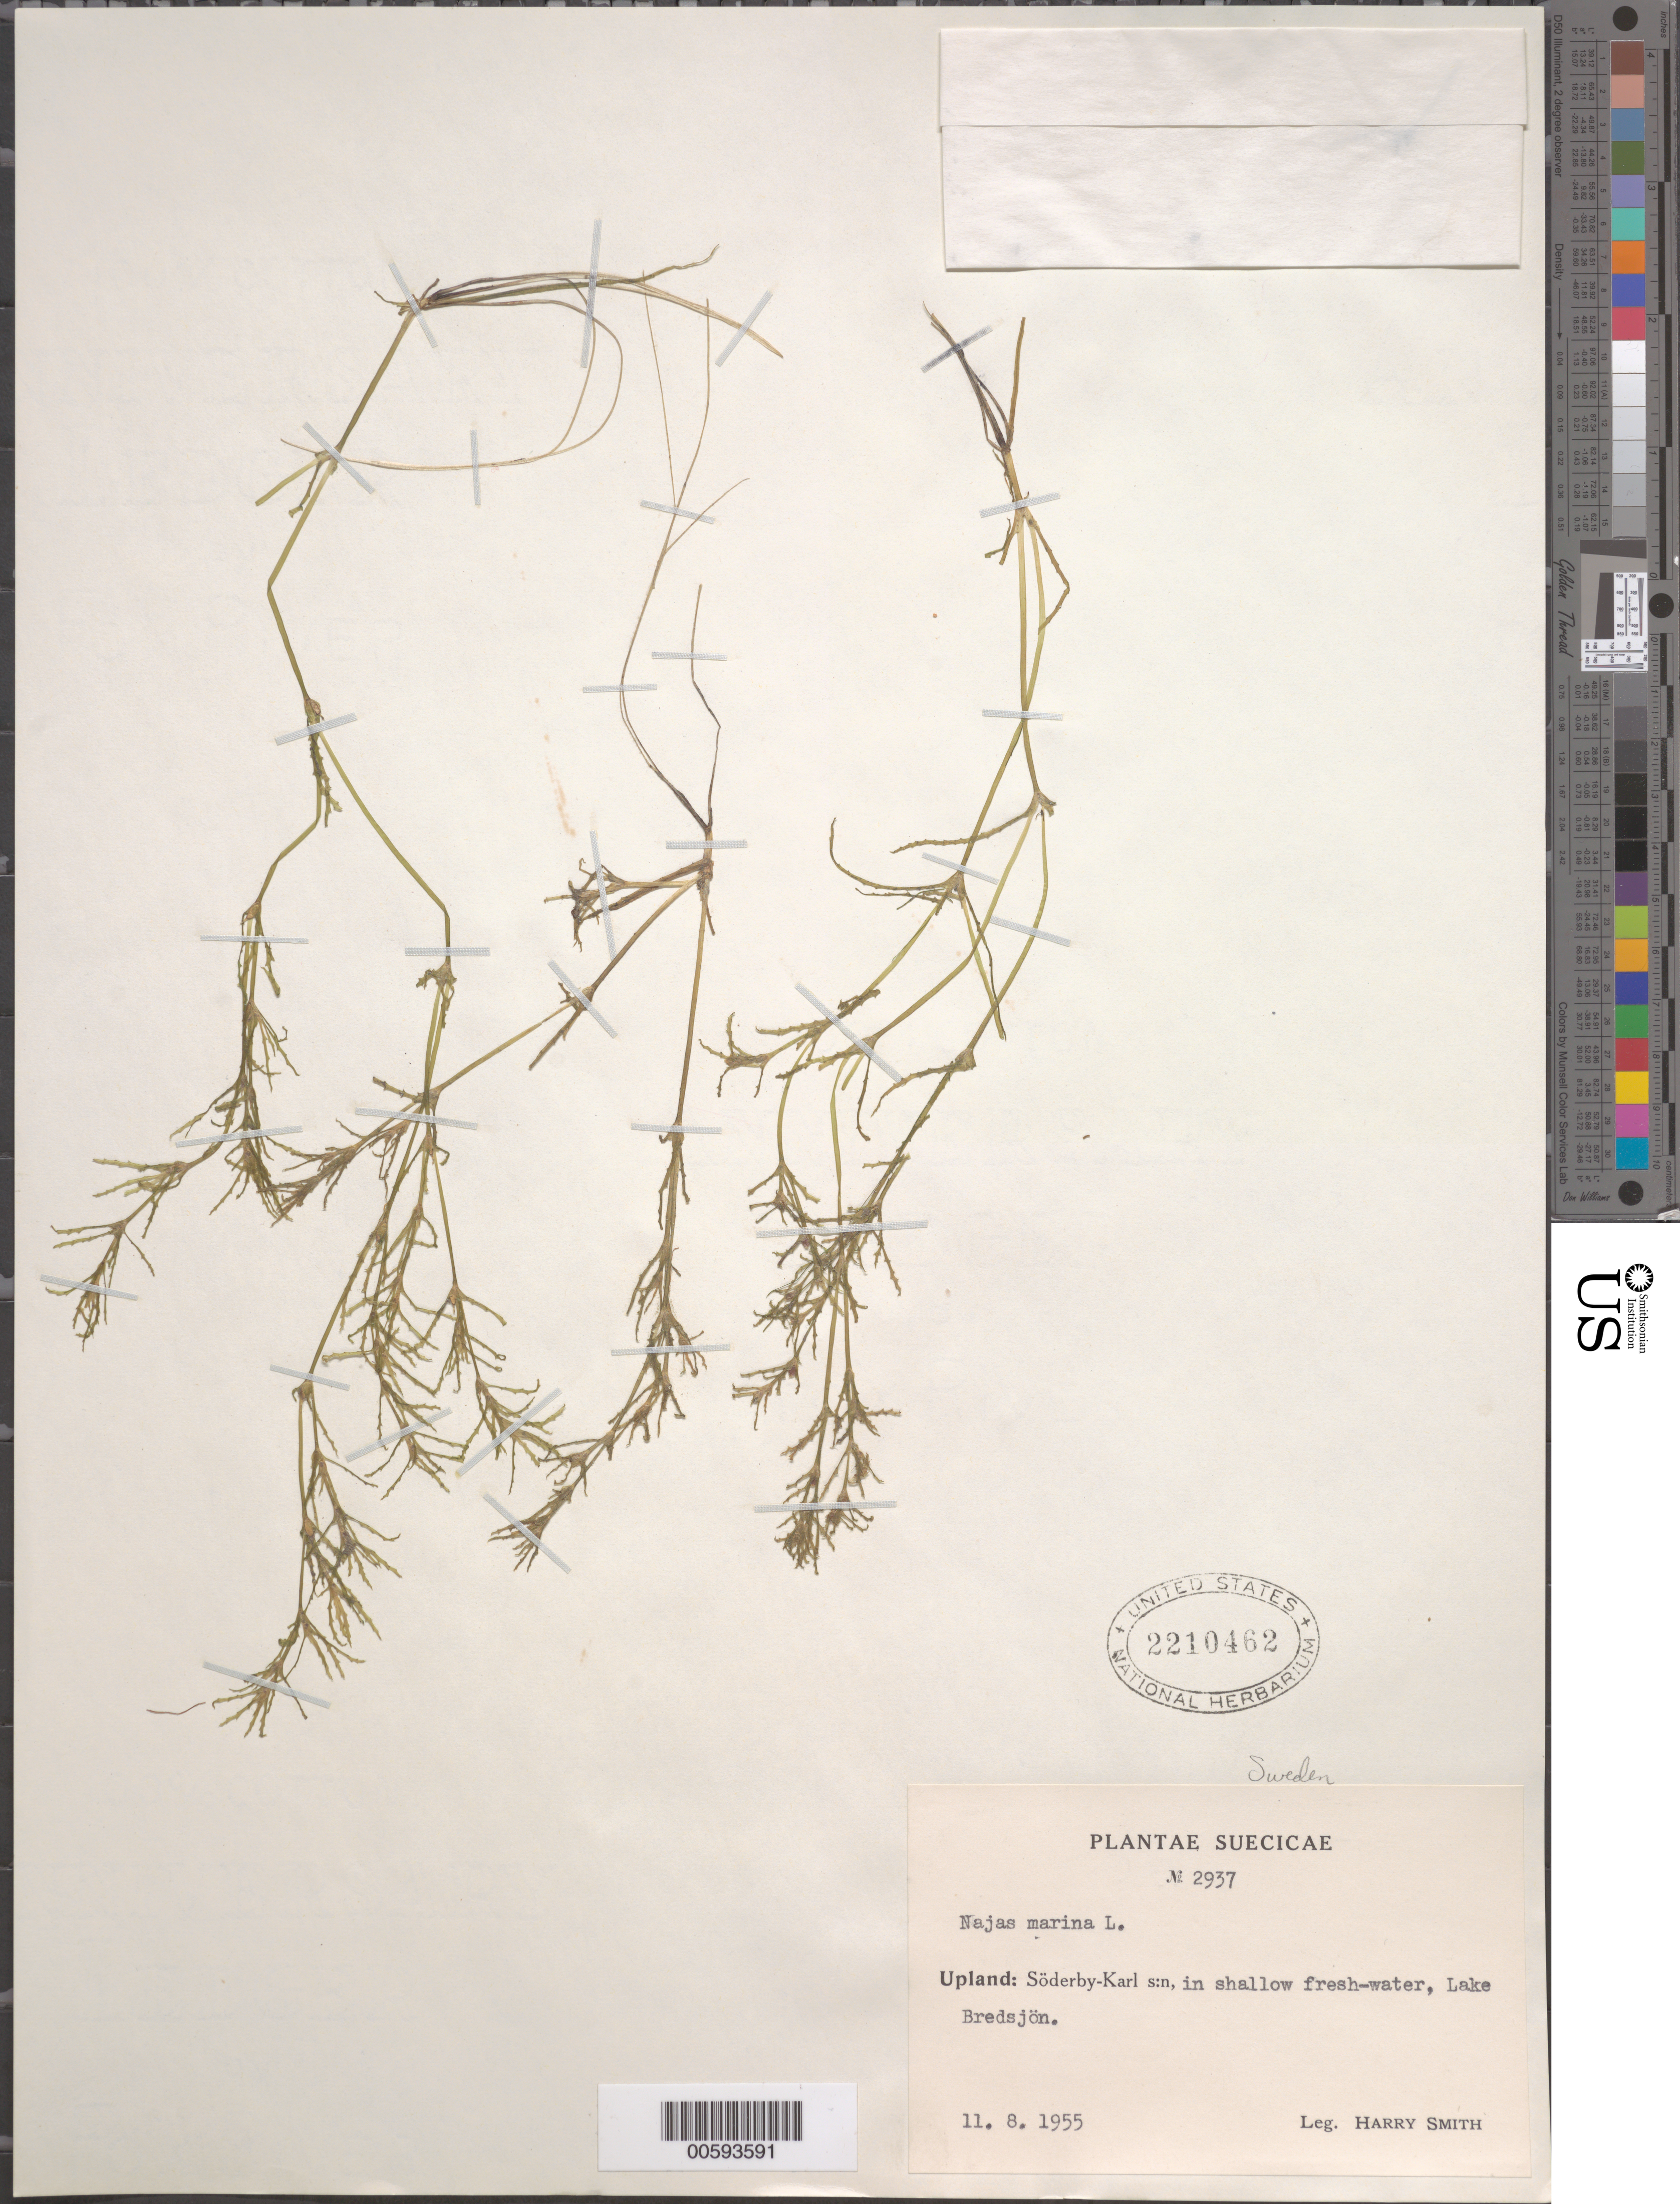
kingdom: Plantae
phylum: Tracheophyta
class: Liliopsida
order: Alismatales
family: Hydrocharitaceae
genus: Najas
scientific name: Najas marina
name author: L.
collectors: K. A. H. Smith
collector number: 2937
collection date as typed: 11 Aug 1955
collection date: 1955-08-11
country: Sweden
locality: Upland, soderby-Karl, Lake Bredsjon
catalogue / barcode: US 2210462